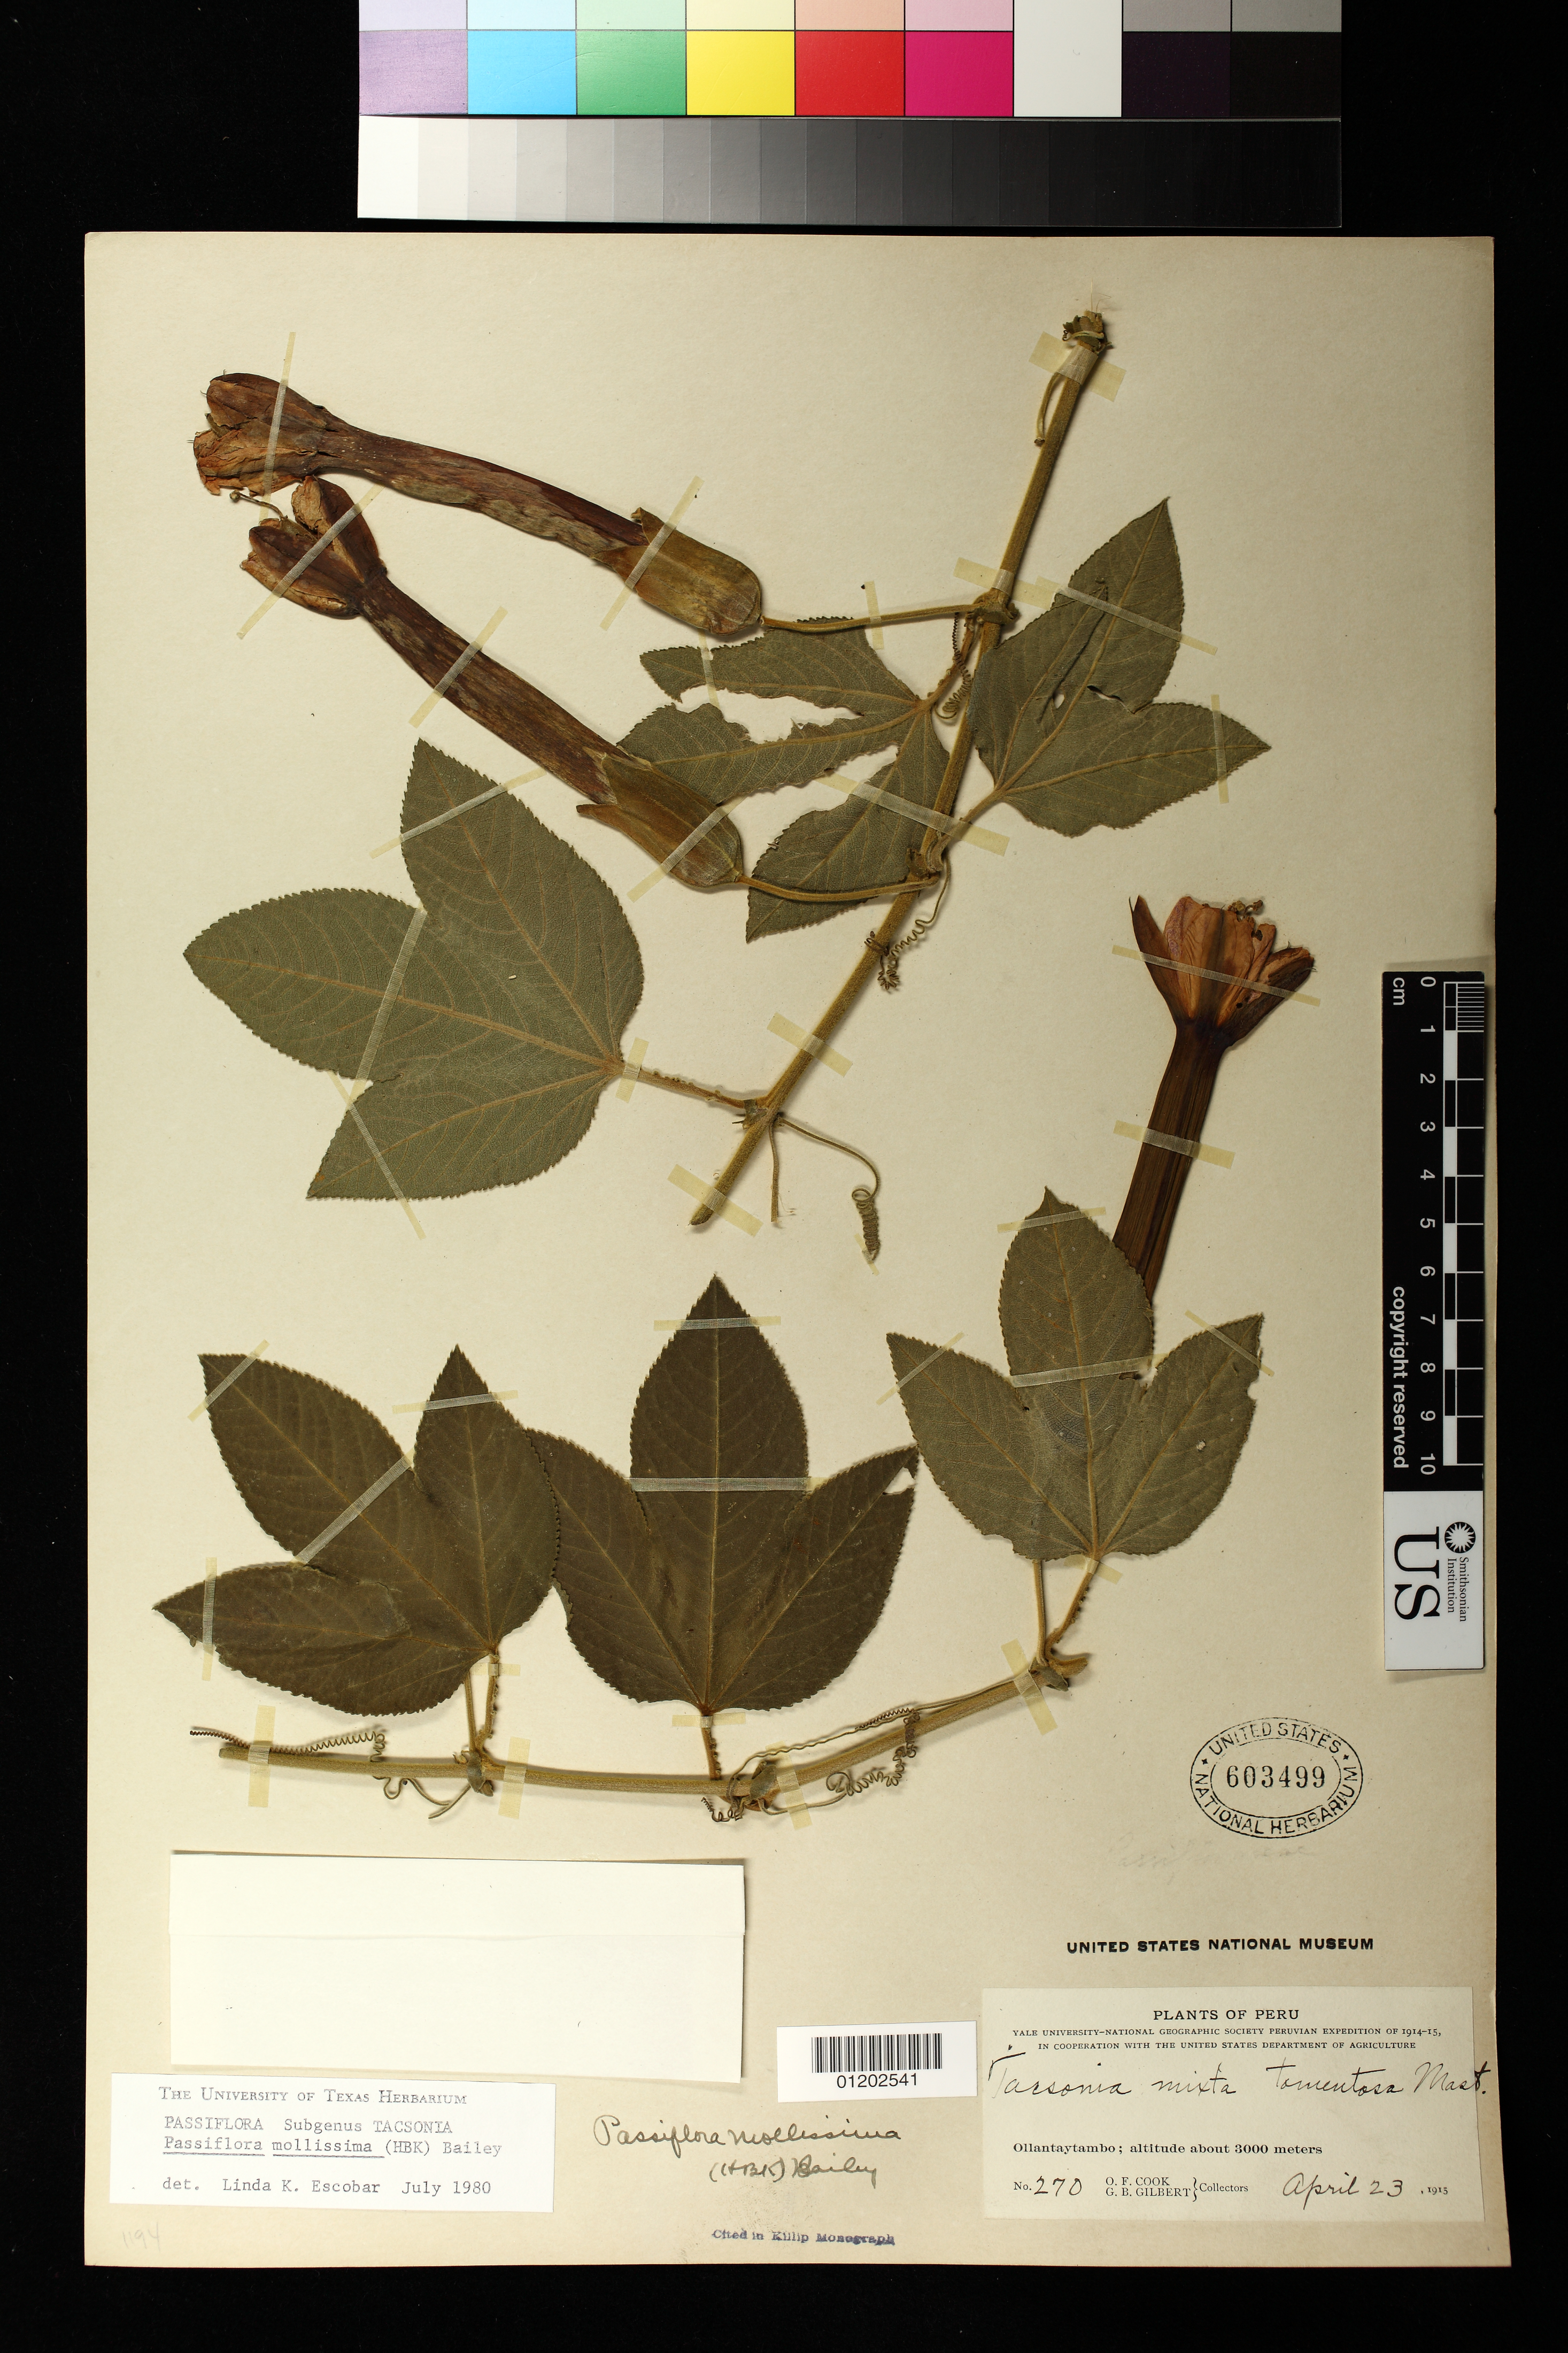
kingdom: Plantae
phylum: Tracheophyta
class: Magnoliopsida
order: Malpighiales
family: Passifloraceae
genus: Passiflora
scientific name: Passiflora mollissima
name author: (Kunth) L.H. Bailey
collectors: O. F. Cook & G. B. Gilbert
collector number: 270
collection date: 1915-04-23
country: Peru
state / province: Cusco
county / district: Urubamba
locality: Ollantaytambo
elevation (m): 3000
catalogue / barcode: US 603499